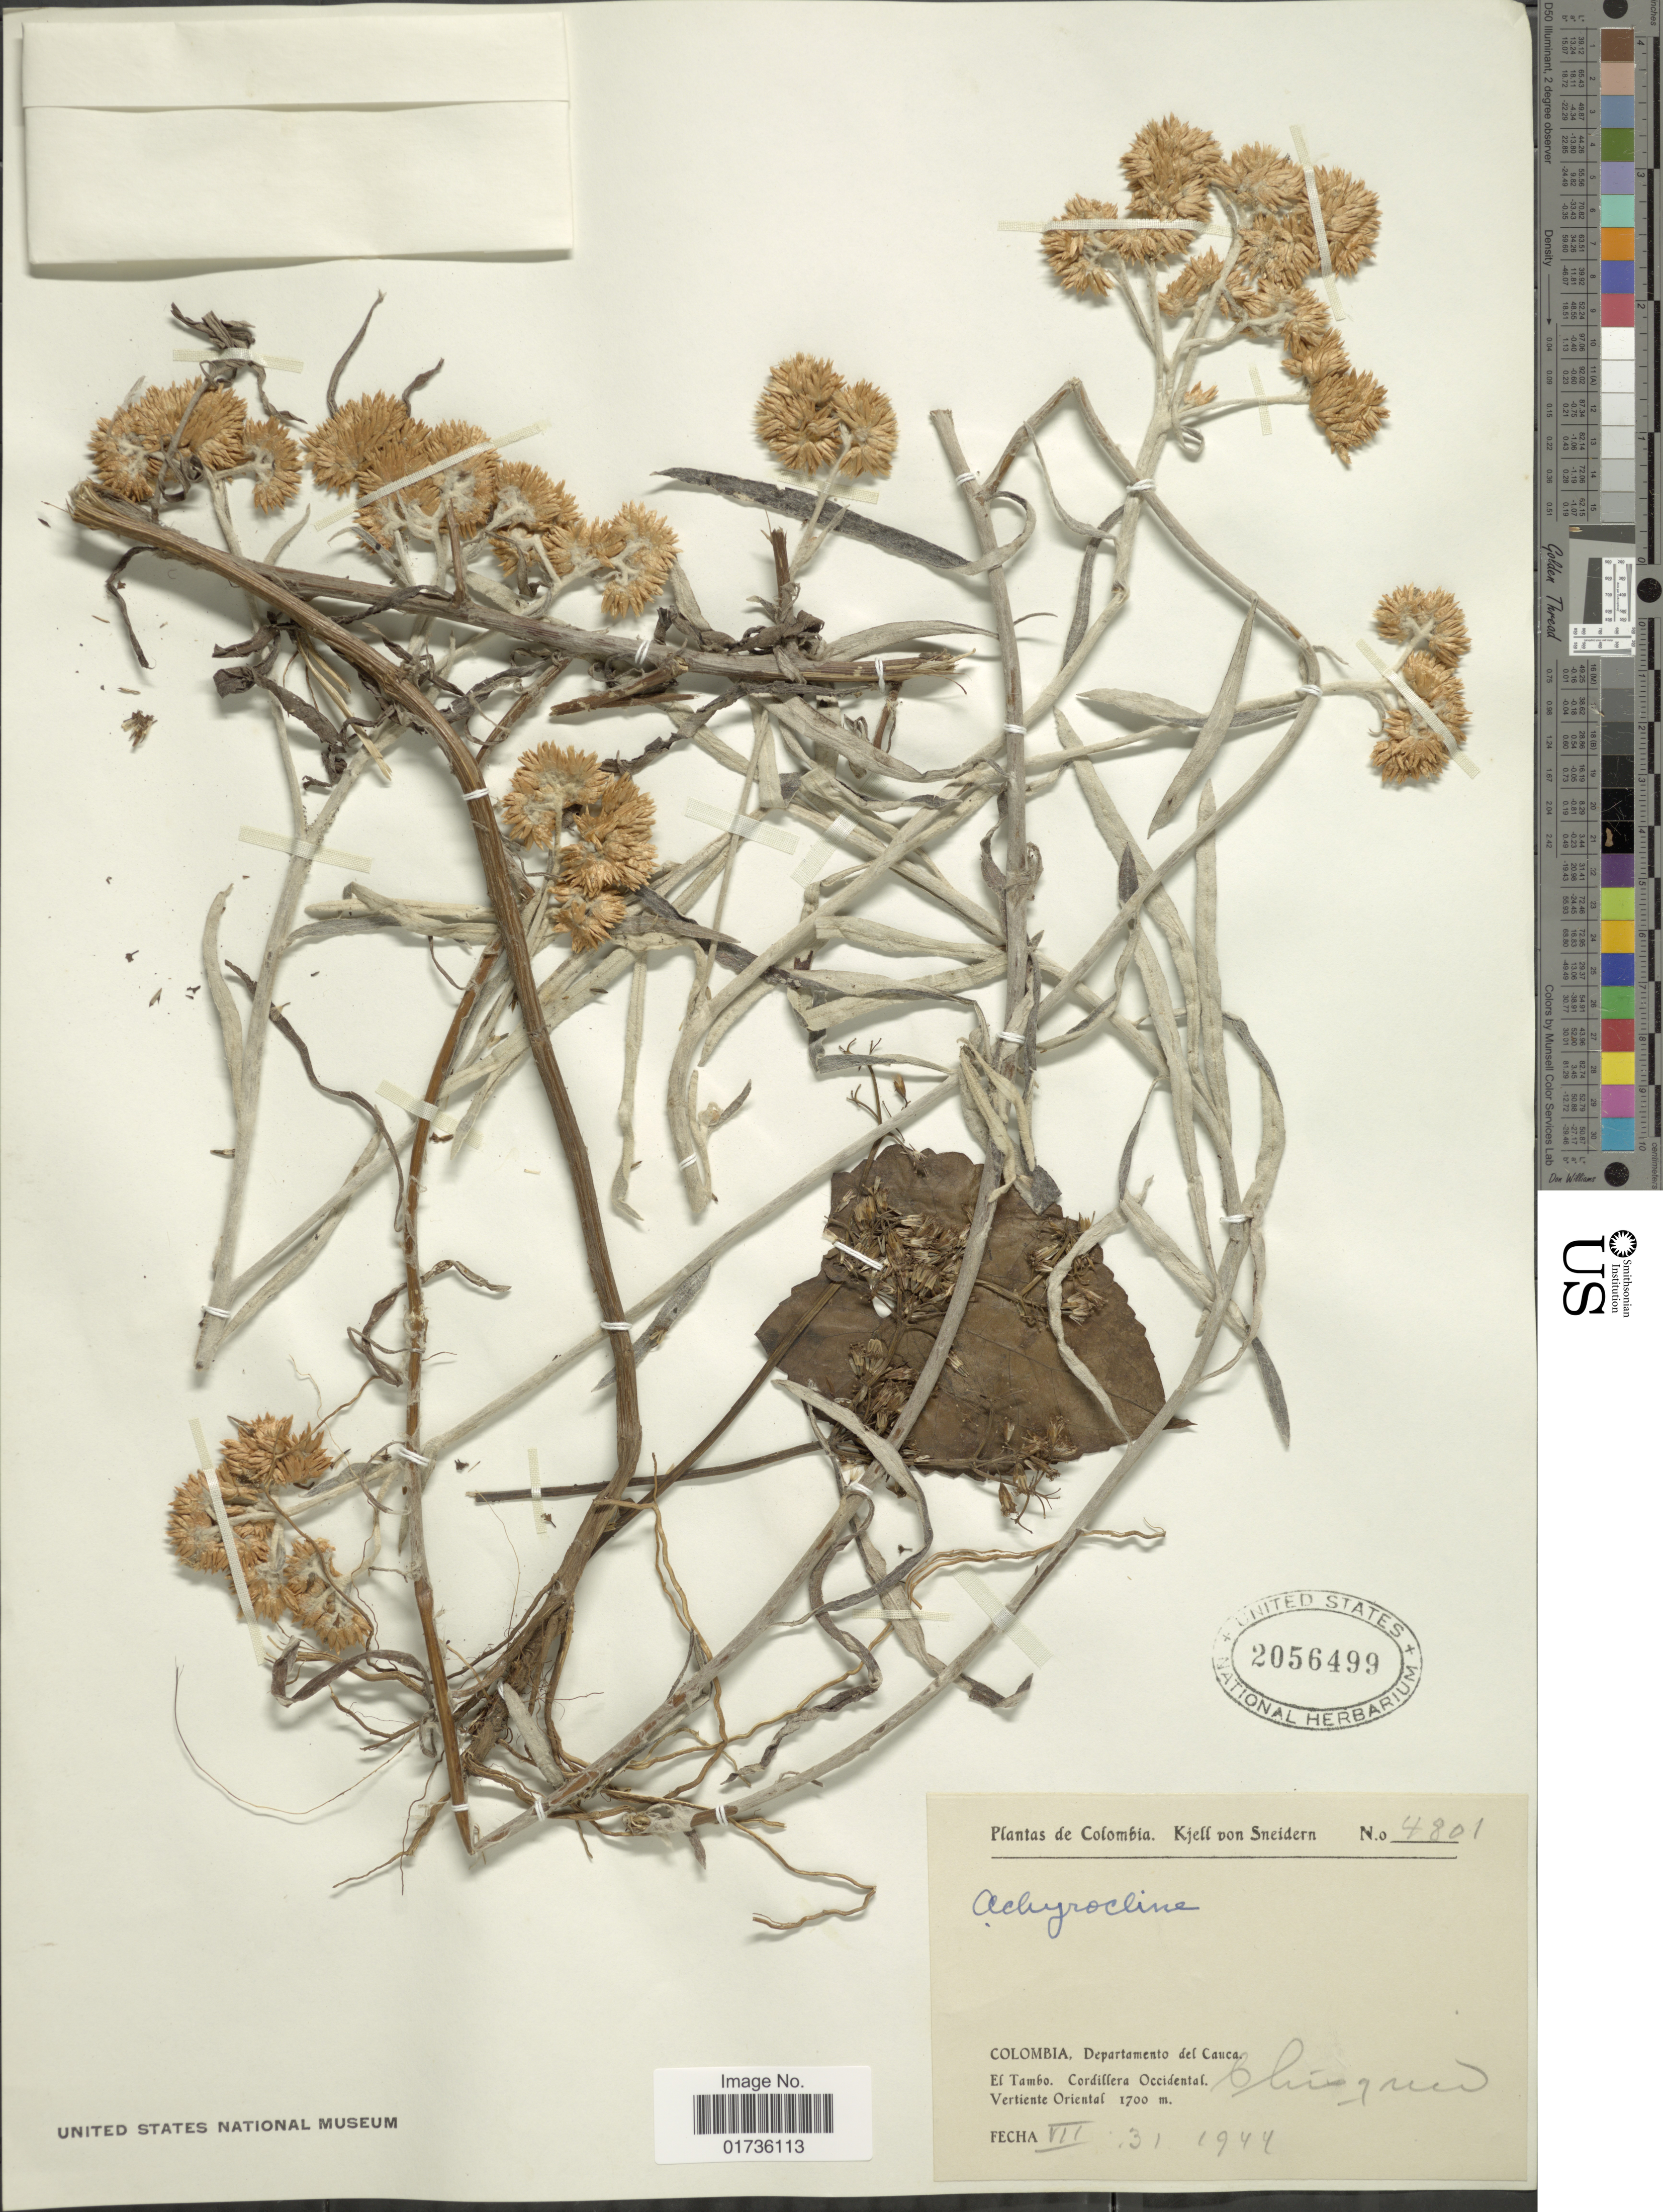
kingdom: Plantae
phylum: Tracheophyta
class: Magnoliopsida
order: Asterales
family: Asteraceae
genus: Achyrocline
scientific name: Achyrocline sp.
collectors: K. von Sneidern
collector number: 4801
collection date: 1944-07-31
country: Colombia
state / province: Cauca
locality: Departamento del Cauca,El Tambo. Cordillera Occidental, Vertiente Oriental, Chisquío.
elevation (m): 1700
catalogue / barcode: US 256499